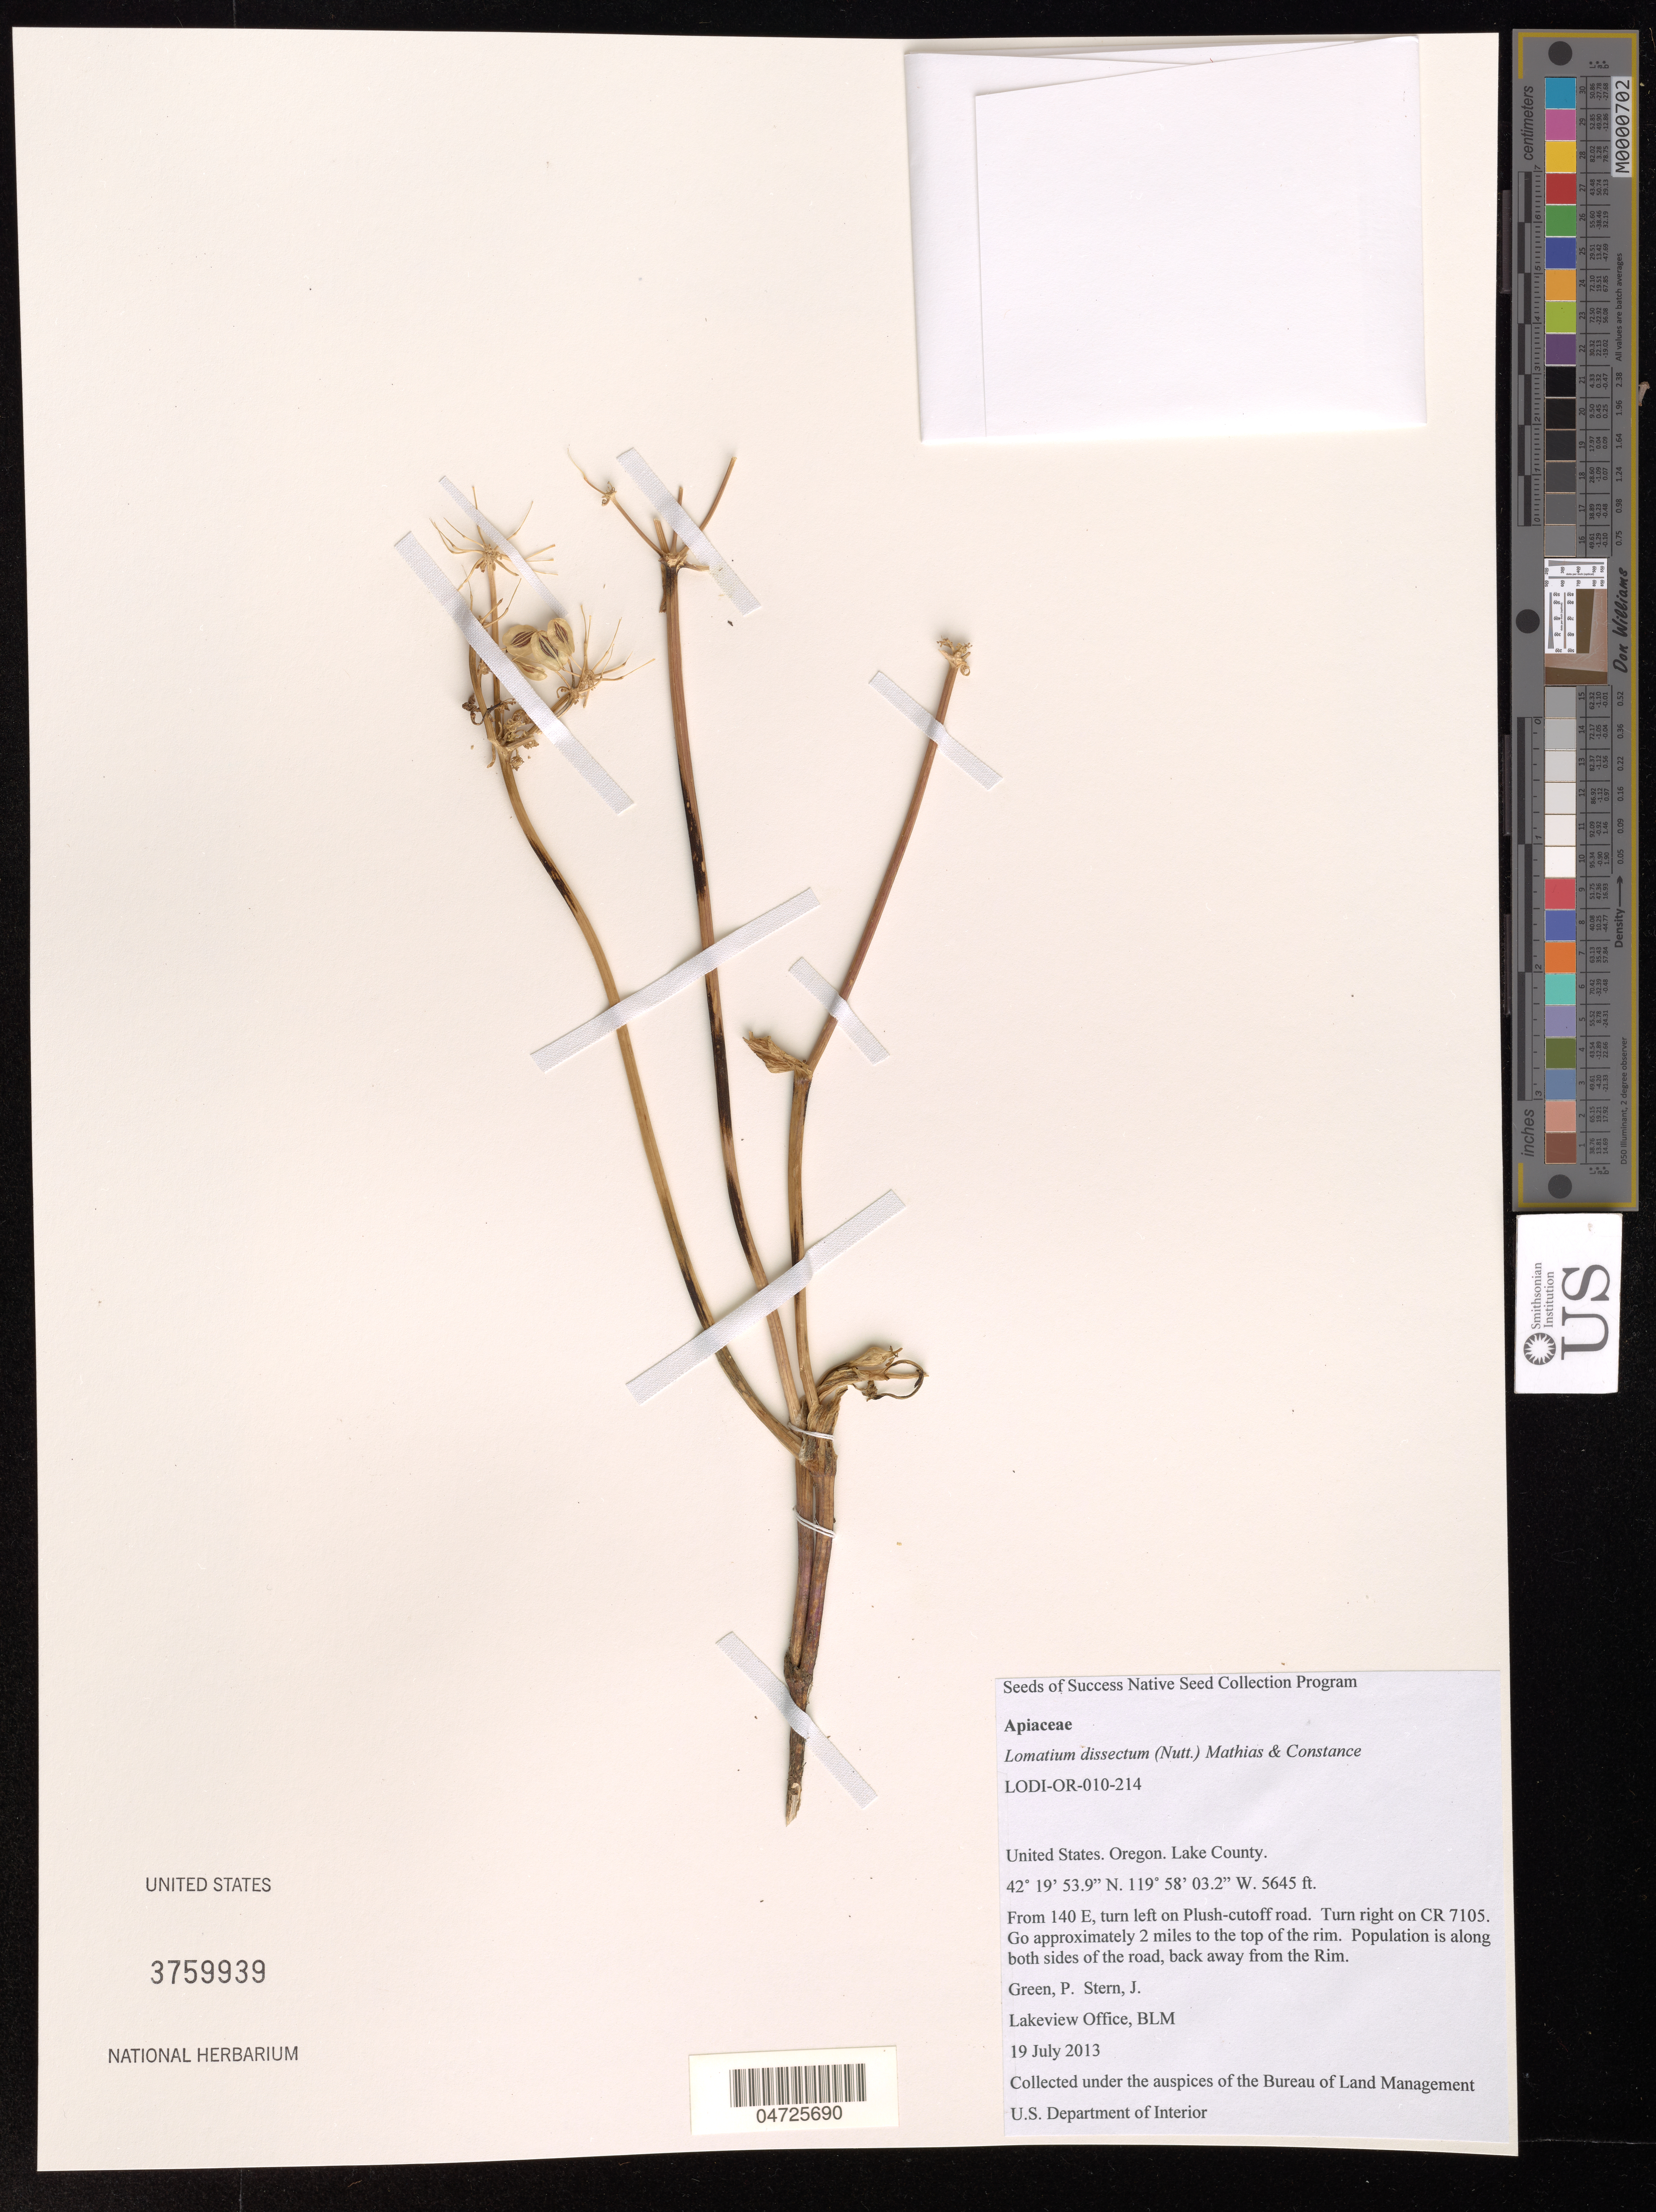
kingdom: Plantae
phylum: Tracheophyta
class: Magnoliopsida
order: Apiales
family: Apiaceae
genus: Lomatium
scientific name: Lomatium dissectum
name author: (Nutt.) Mathias & Constance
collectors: P. Green & J. Stern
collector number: LODI-OR-010-214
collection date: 2013-07-19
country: United States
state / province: Oregon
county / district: Lake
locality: Lake County. From 140 E, turn left on Plush-cutoff road. Turn right on CR 7105. Go approximately 2 miles to the top of the rim. Population is along both sides of the road, back away from the Rim.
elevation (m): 1721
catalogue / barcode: US 3759939